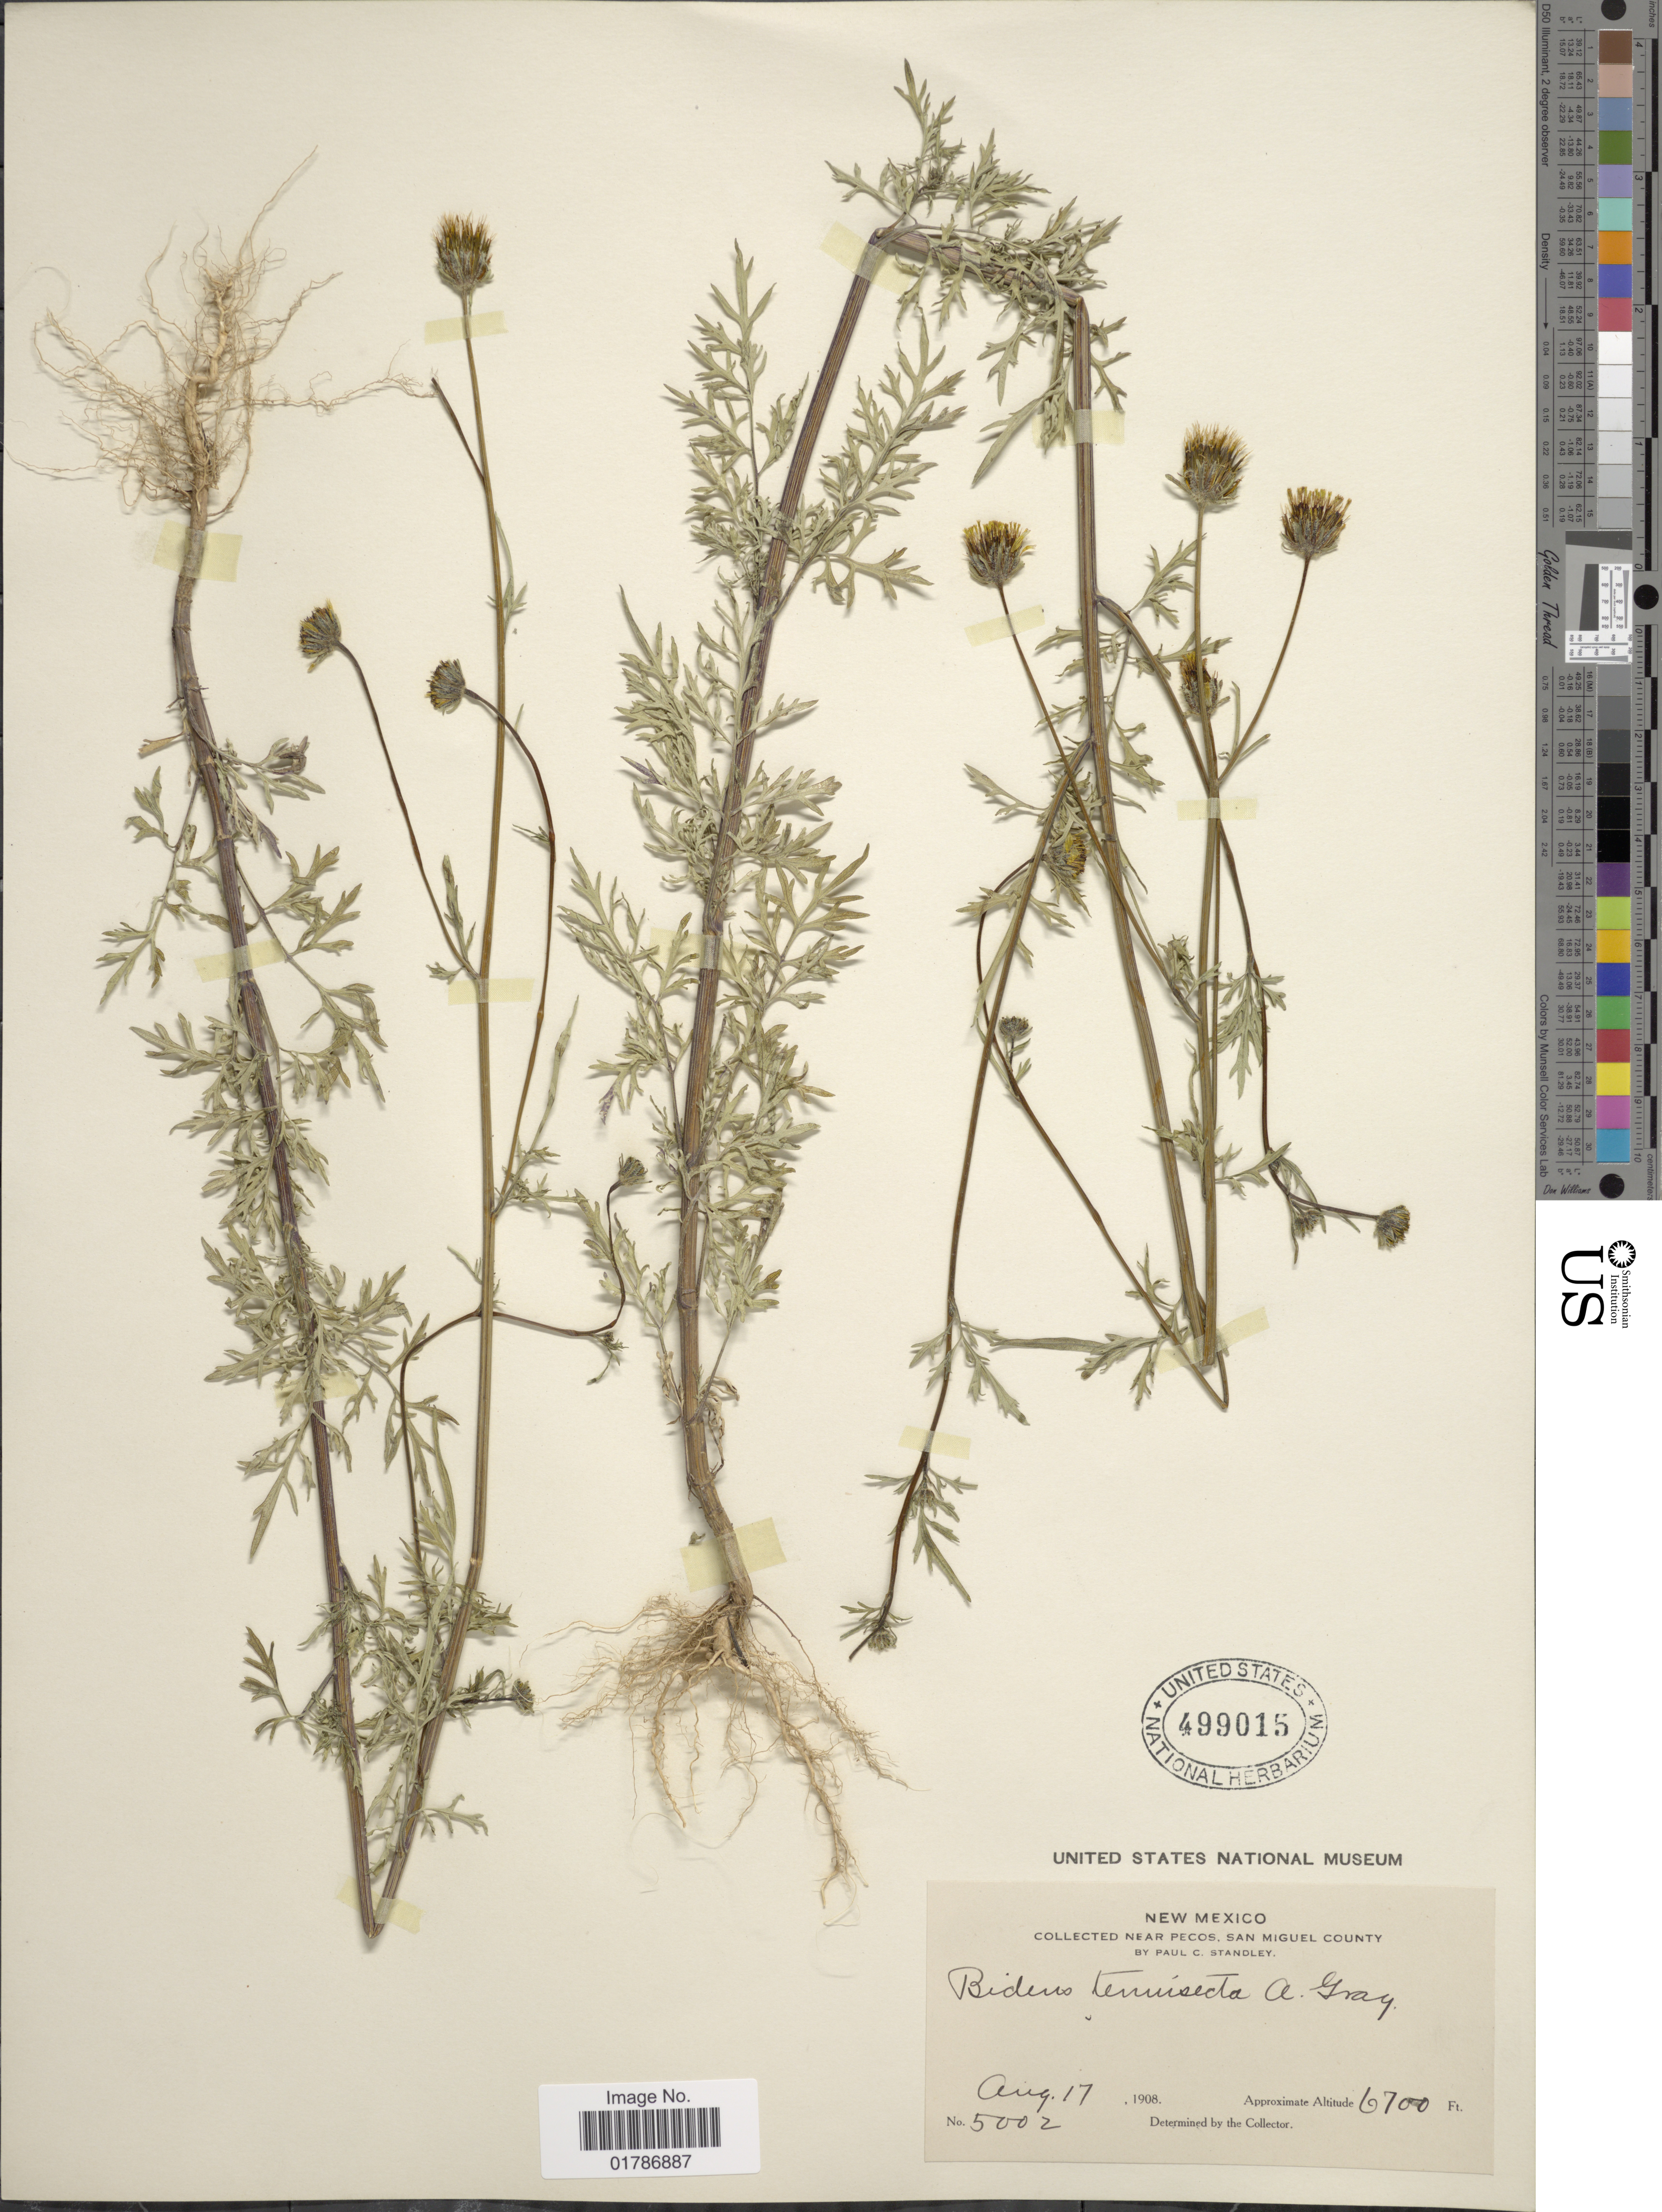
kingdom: Plantae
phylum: Tracheophyta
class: Magnoliopsida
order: Asterales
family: Asteraceae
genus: Bidens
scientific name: Bidens tenuisecta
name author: A. Gray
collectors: P. C. Standley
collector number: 5002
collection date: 1908-08-17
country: United States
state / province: New Mexico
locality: Near Pecos, San Miguel County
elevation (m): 2042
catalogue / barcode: US 499015